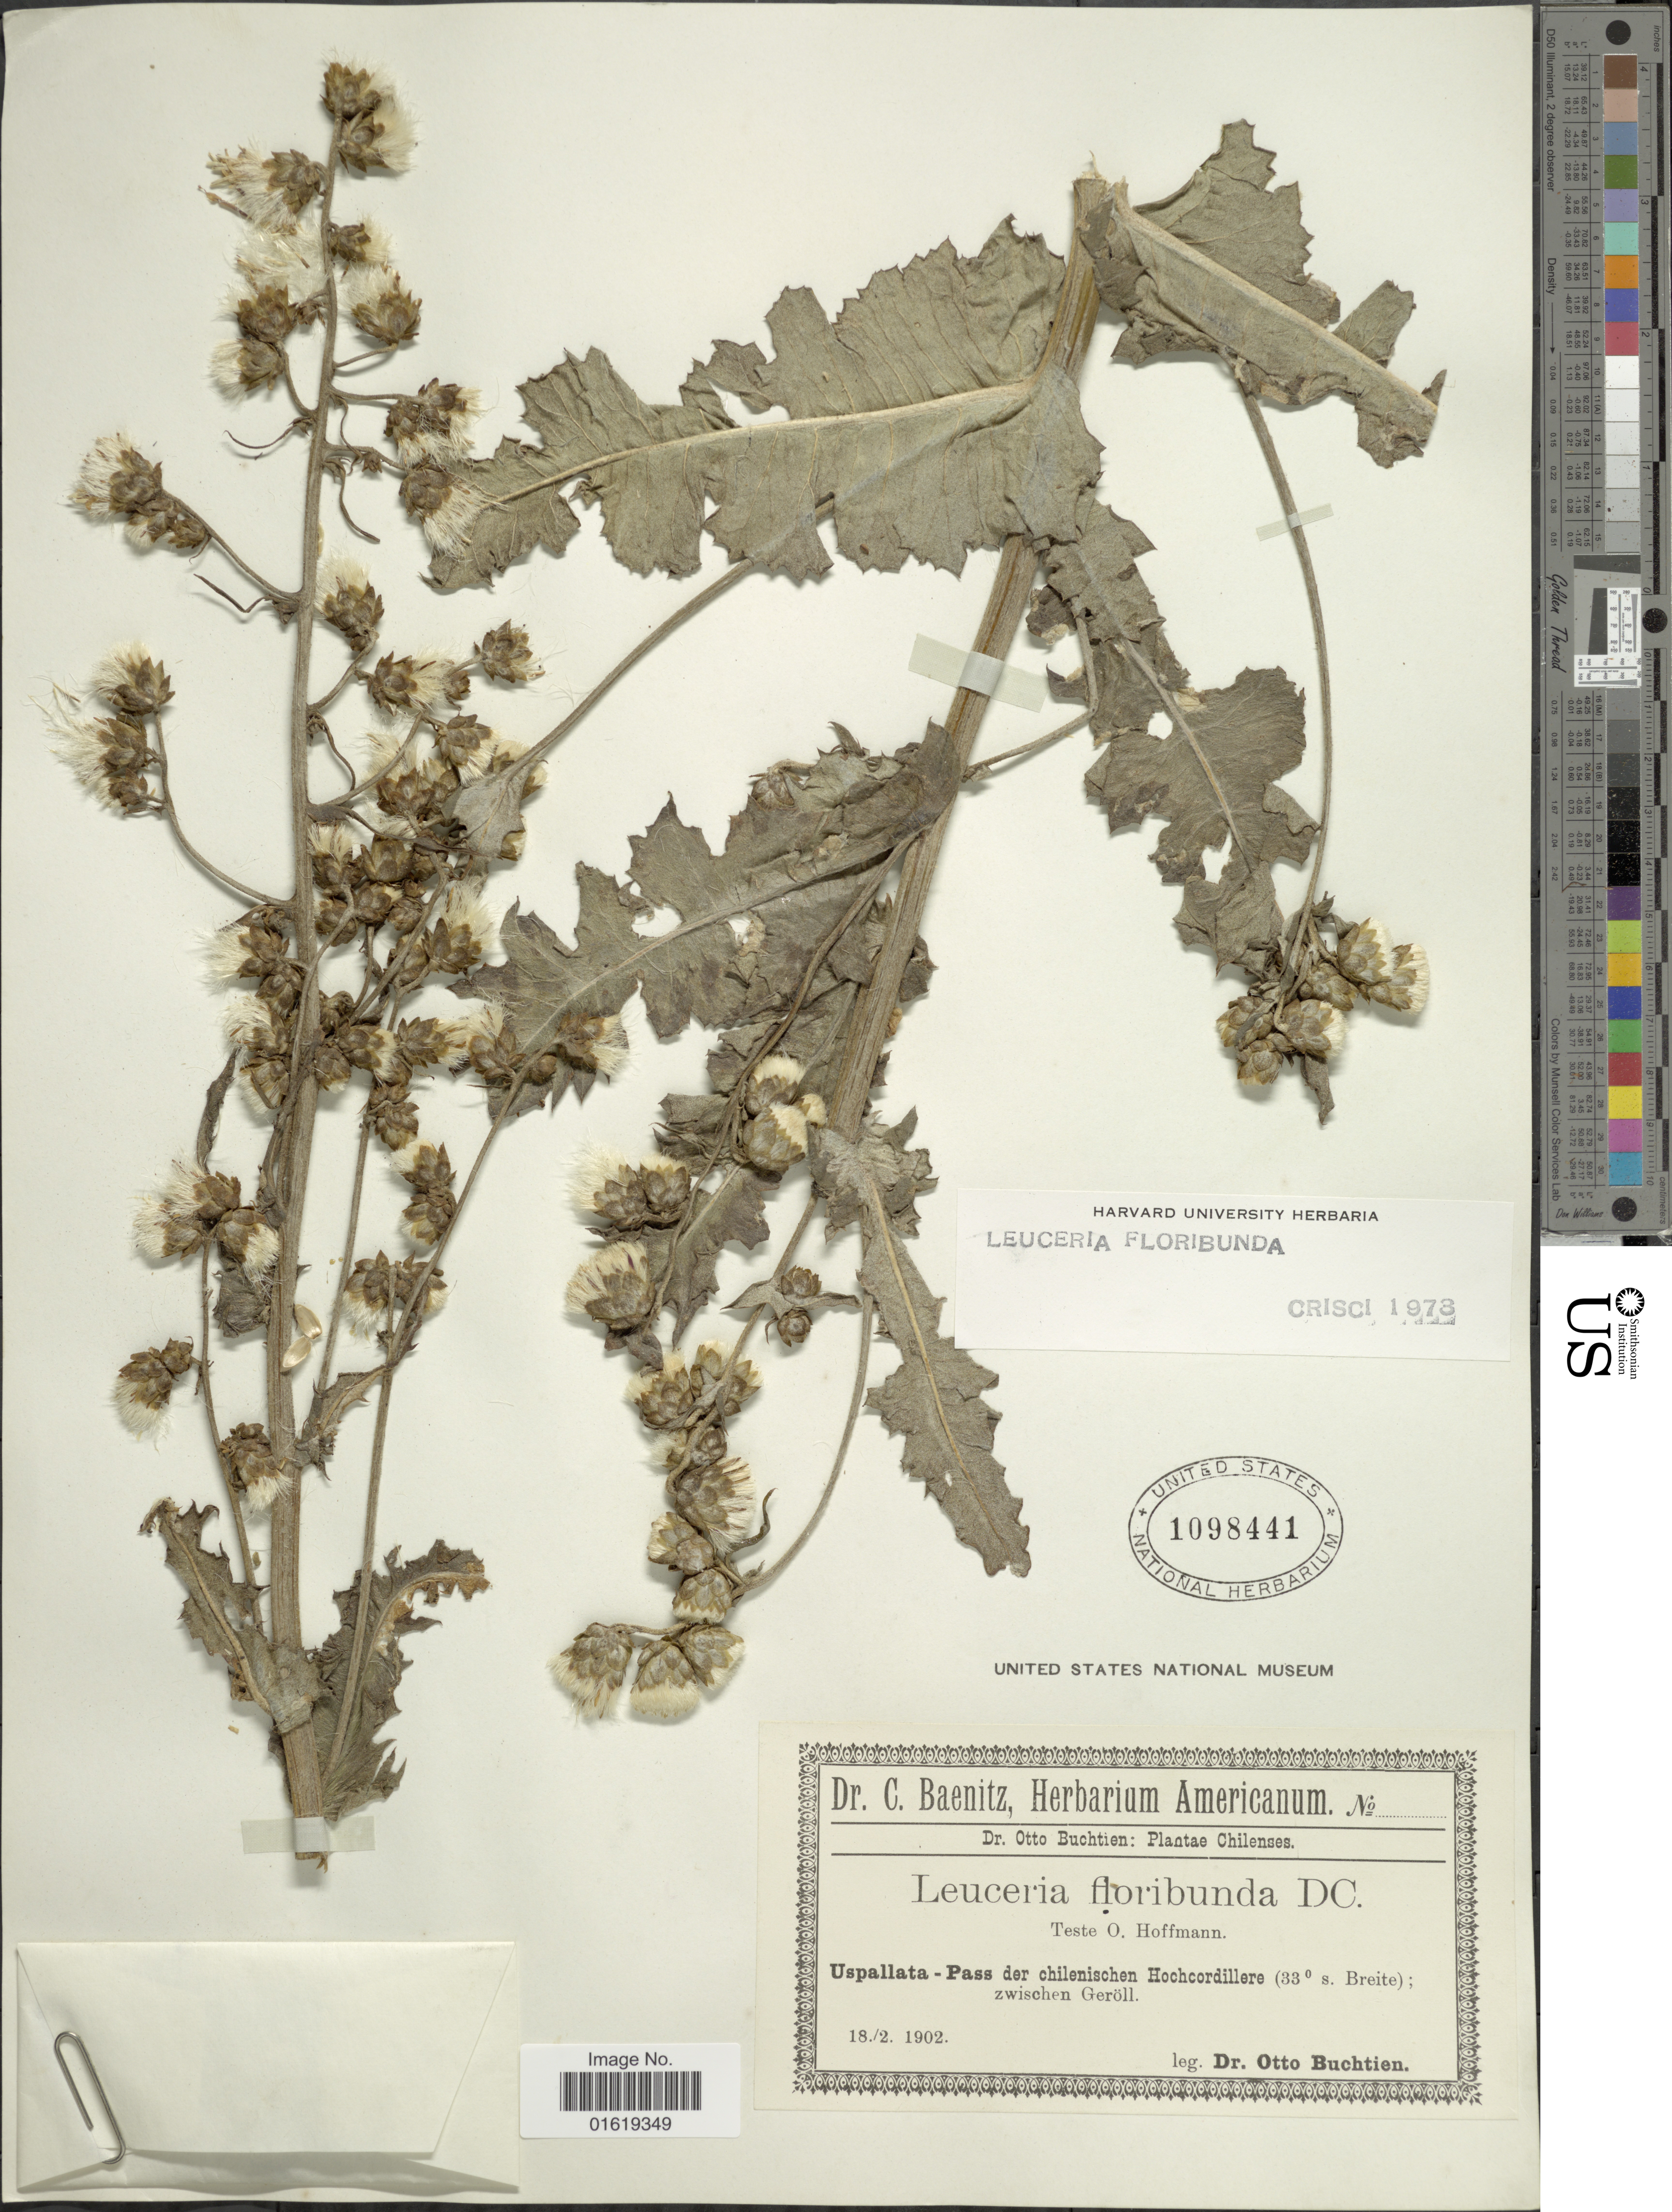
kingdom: Plantae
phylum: Tracheophyta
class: Magnoliopsida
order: Asterales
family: Asteraceae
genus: Leucheria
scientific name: Leucheria floribunda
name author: DC.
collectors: O. Buchtien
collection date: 1902-02-18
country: Chile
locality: Uspallata - Pass der chilenischen Hochcordillere (3° s. Breite); zwischen Geröll.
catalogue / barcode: US 1098441